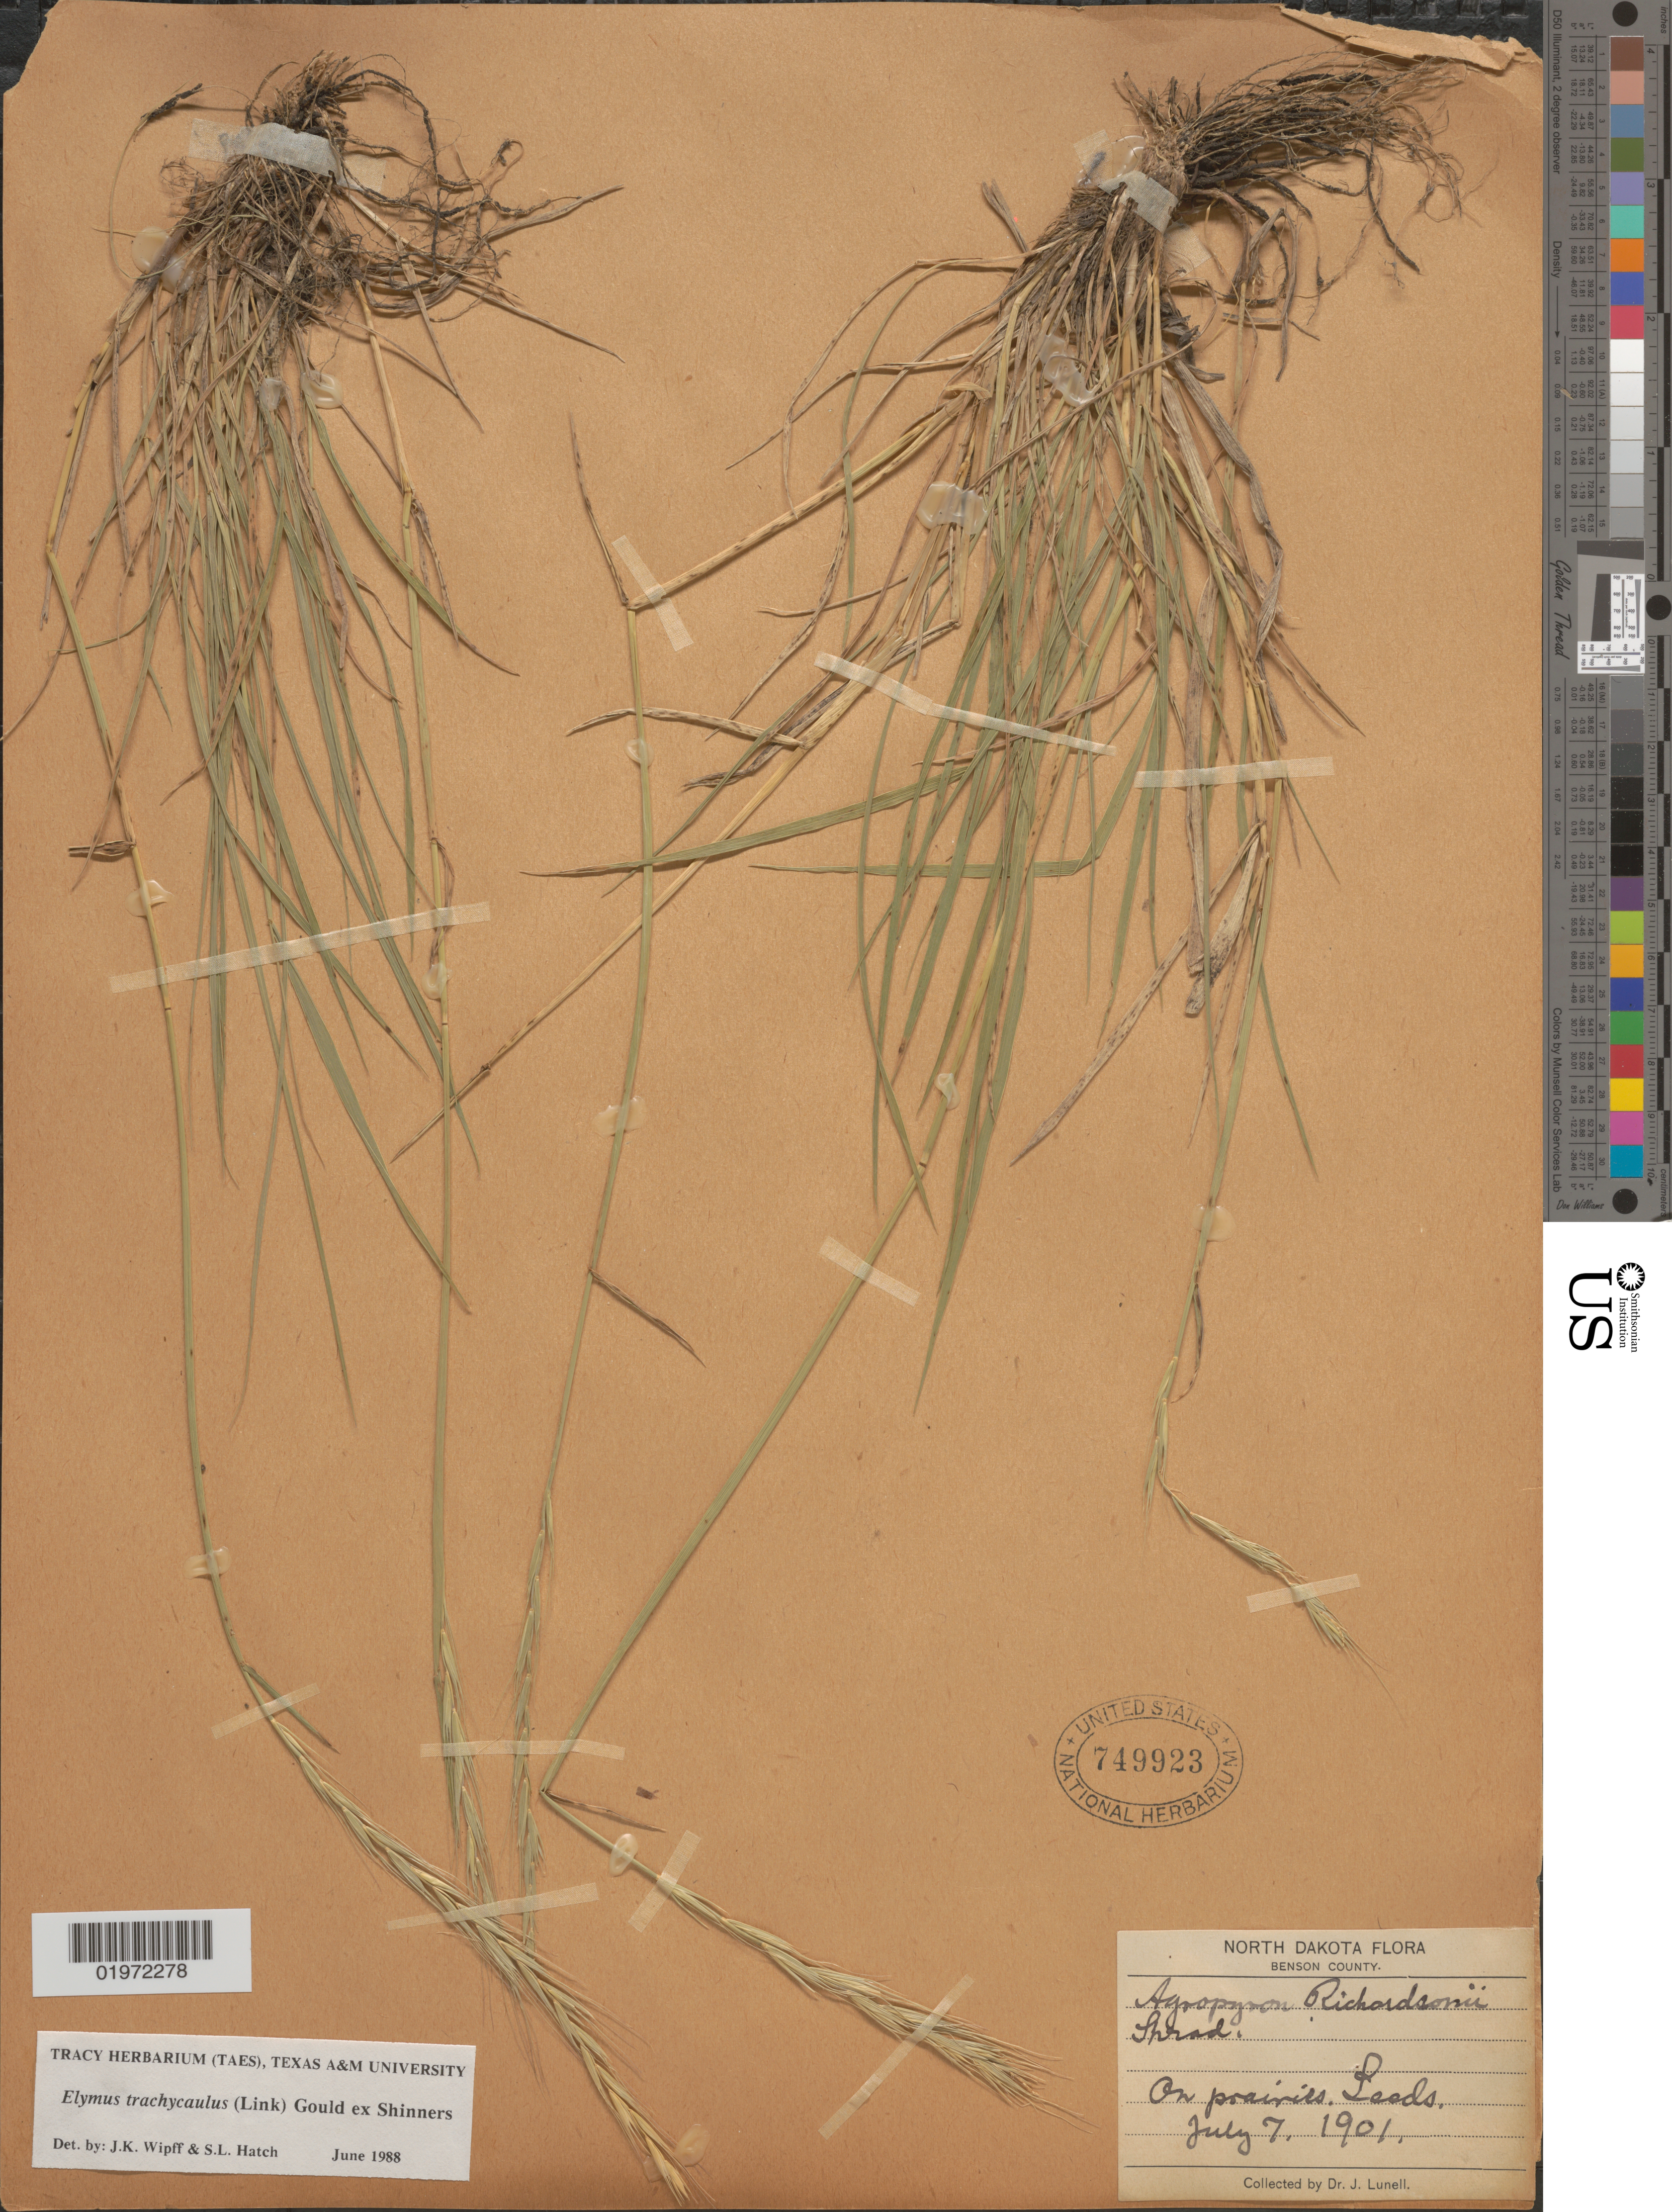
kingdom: Plantae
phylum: Tracheophyta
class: Liliopsida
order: Poales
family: Poaceae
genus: Elymus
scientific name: Elymus trachycaulus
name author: (Link) Gould ex Shinners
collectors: J. Lunell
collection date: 1901-07-07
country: United States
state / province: North Dakota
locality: Benson County. On prairies. Leeds.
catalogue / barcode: US 749923